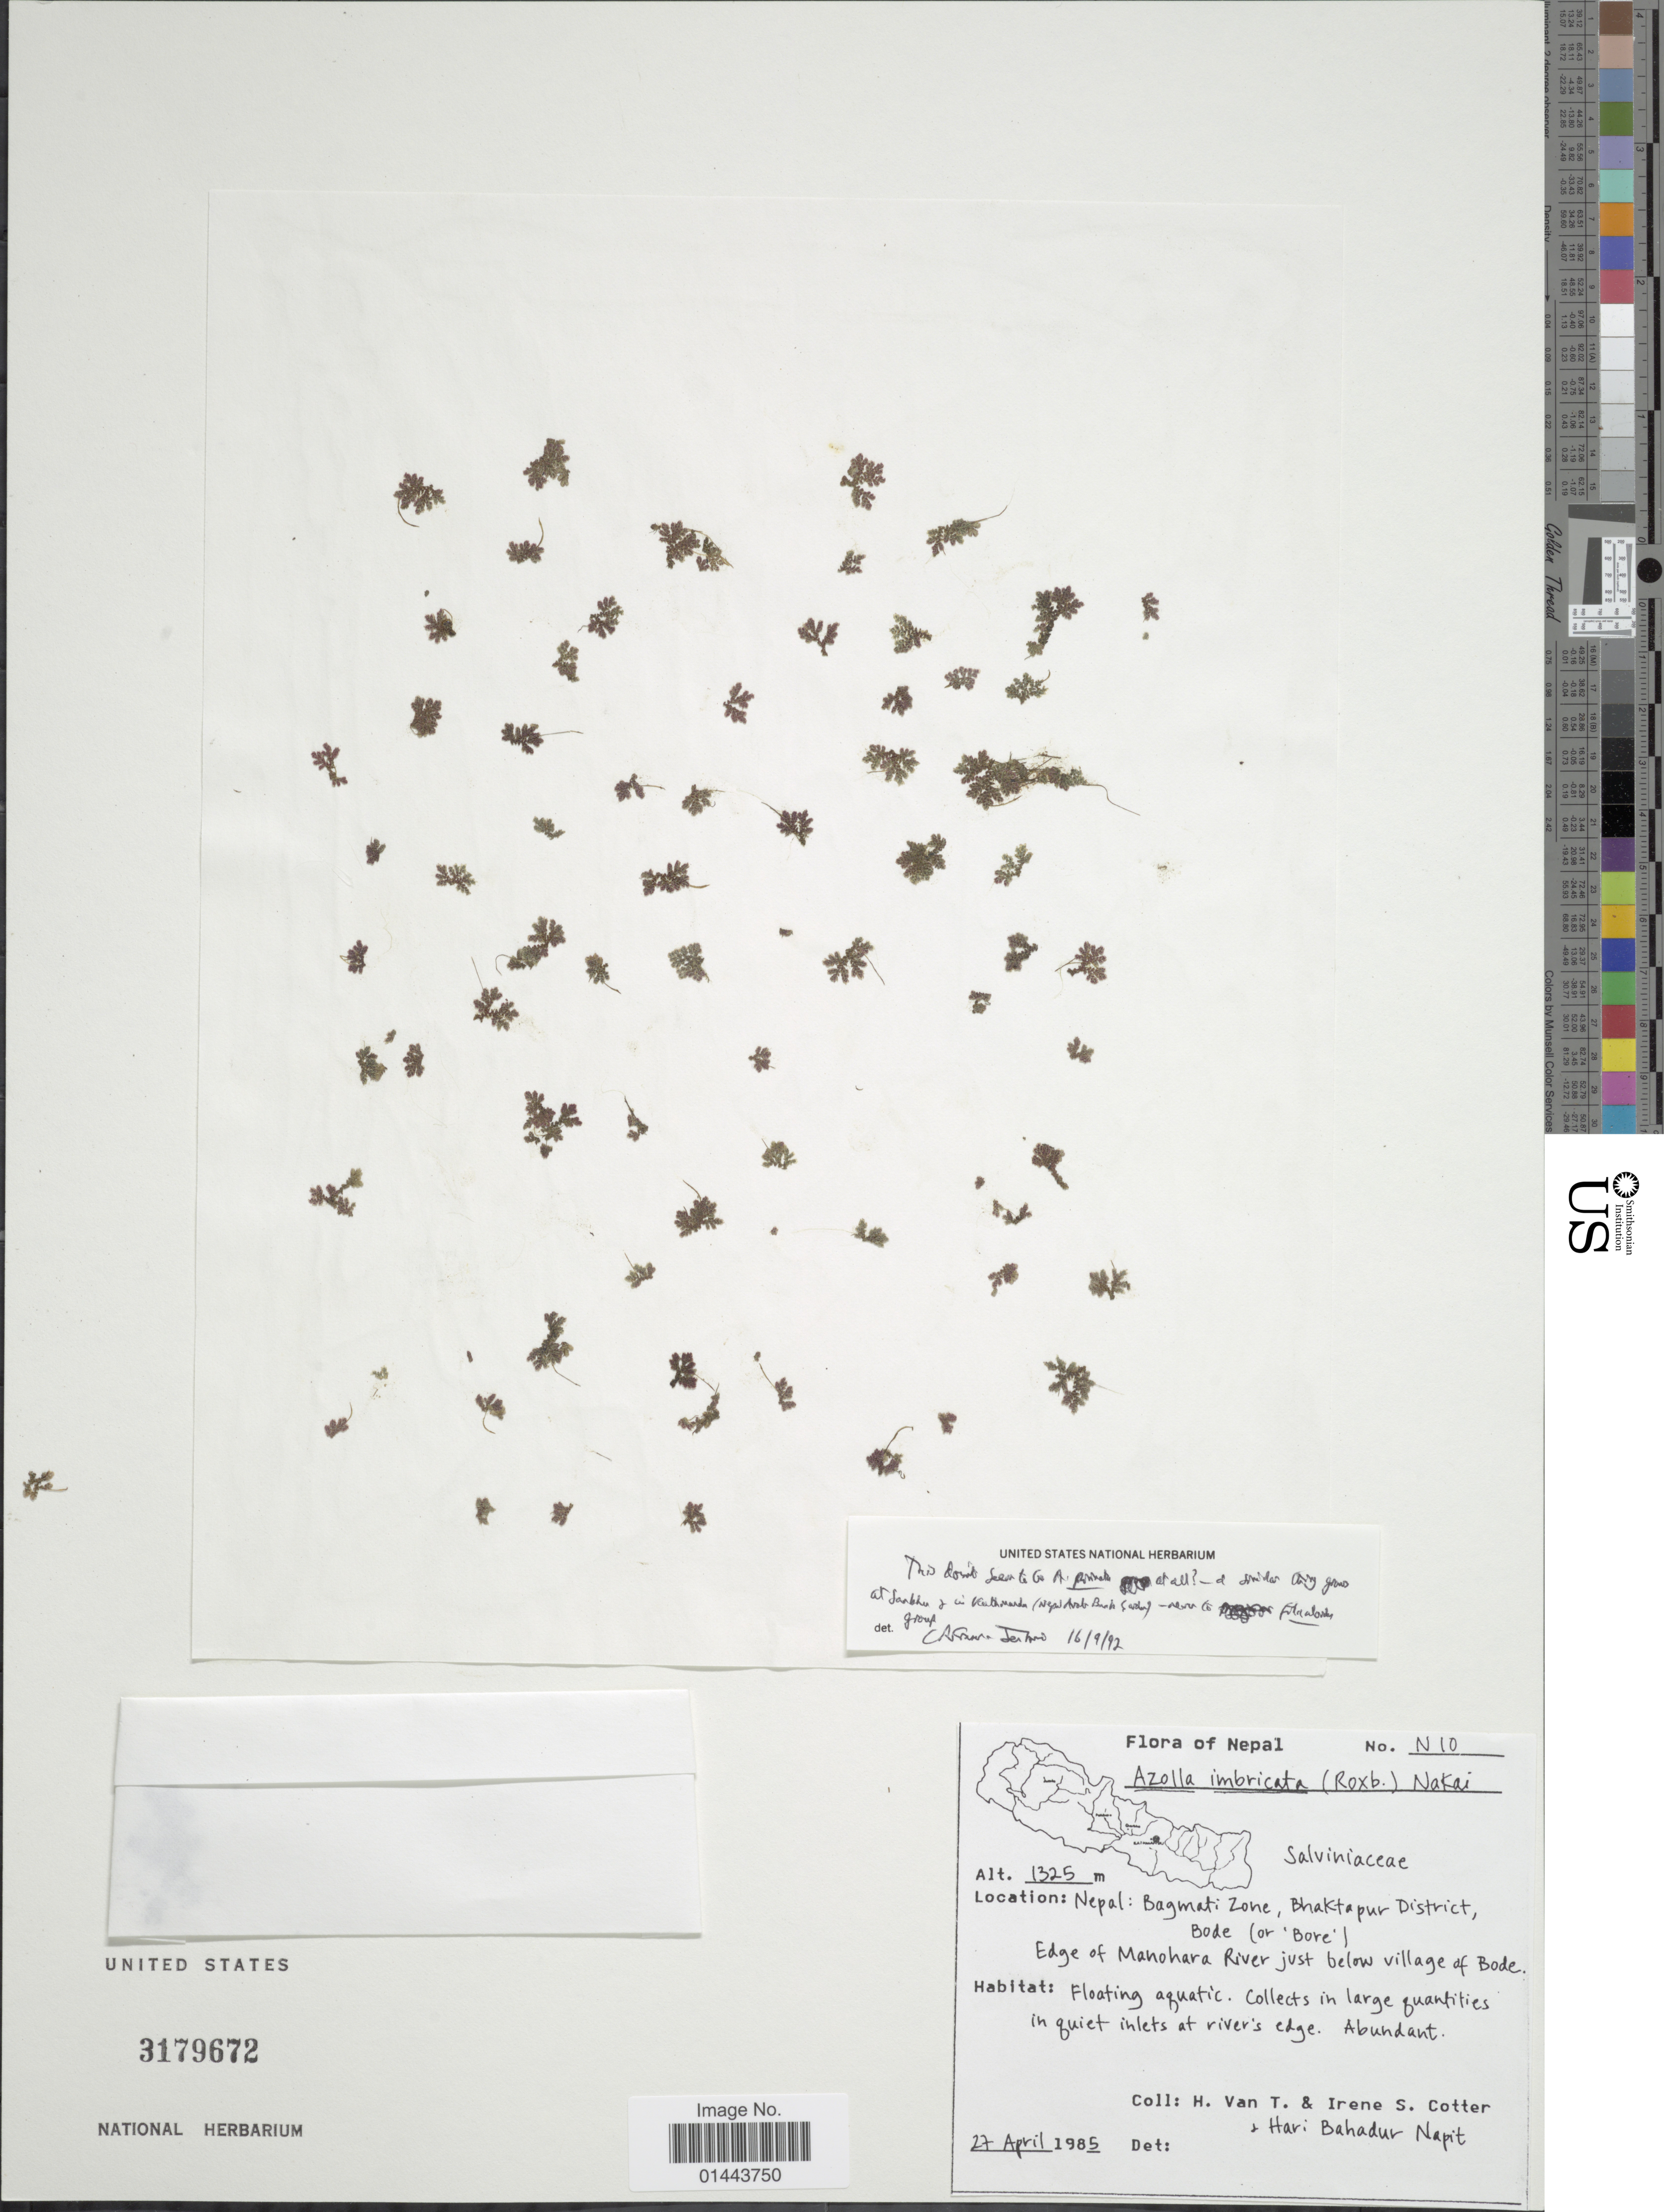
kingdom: Plantae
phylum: Tracheophyta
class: Polypodiopsida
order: Salviniales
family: Salviniaceae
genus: Azolla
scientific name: Azolla pinnata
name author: R. Br.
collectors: H. Cotter, I. Cotter & H. Napit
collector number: N10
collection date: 1985-04-27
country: Nepal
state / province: Bagmati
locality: Bagmati Zone, Bhaktapur District, Bode (or 'Bore') edge of Manohara River just below village of Bode, in quiet inlets at river's edge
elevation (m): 1325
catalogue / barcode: US 3179672